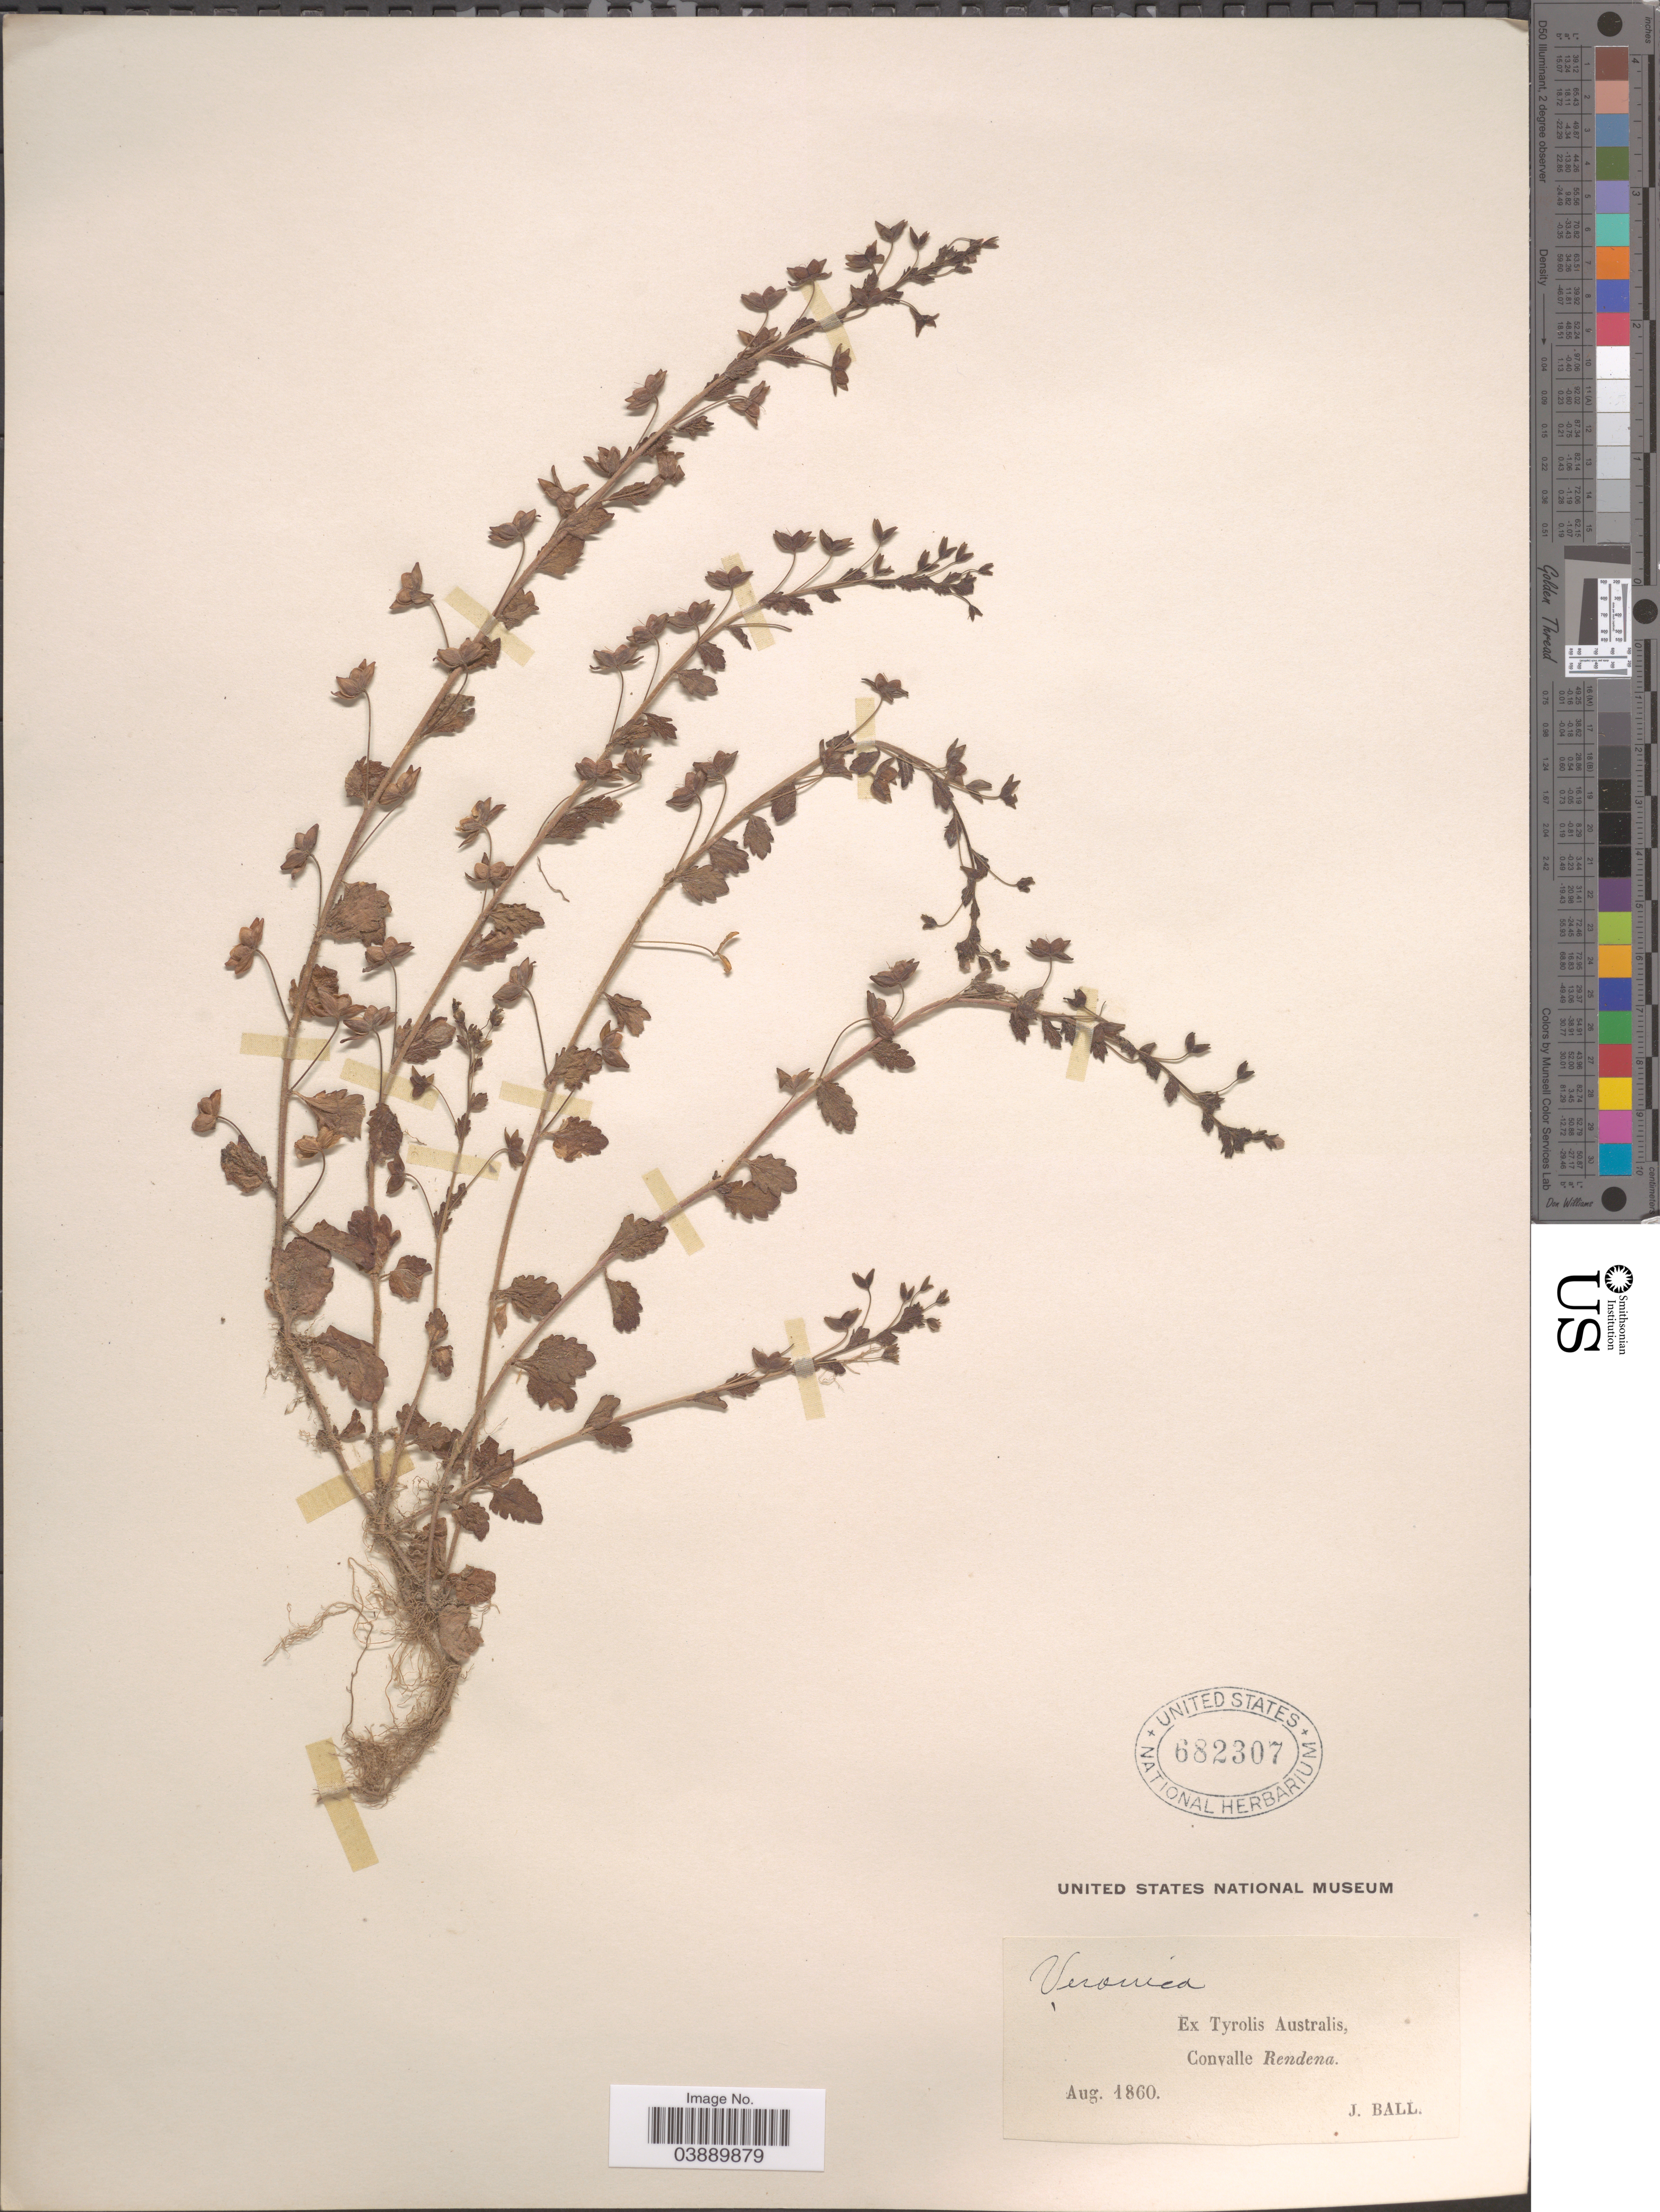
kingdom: Plantae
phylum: Tracheophyta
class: Magnoliopsida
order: Lamiales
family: Plantaginaceae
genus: Veronica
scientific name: Veronica persica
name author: Poir.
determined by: Albach, Dirk C.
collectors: J. Ball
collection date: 1860-08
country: Italy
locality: Ex Tyrolis Australis, Convalle Rendena.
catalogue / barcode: US 682307